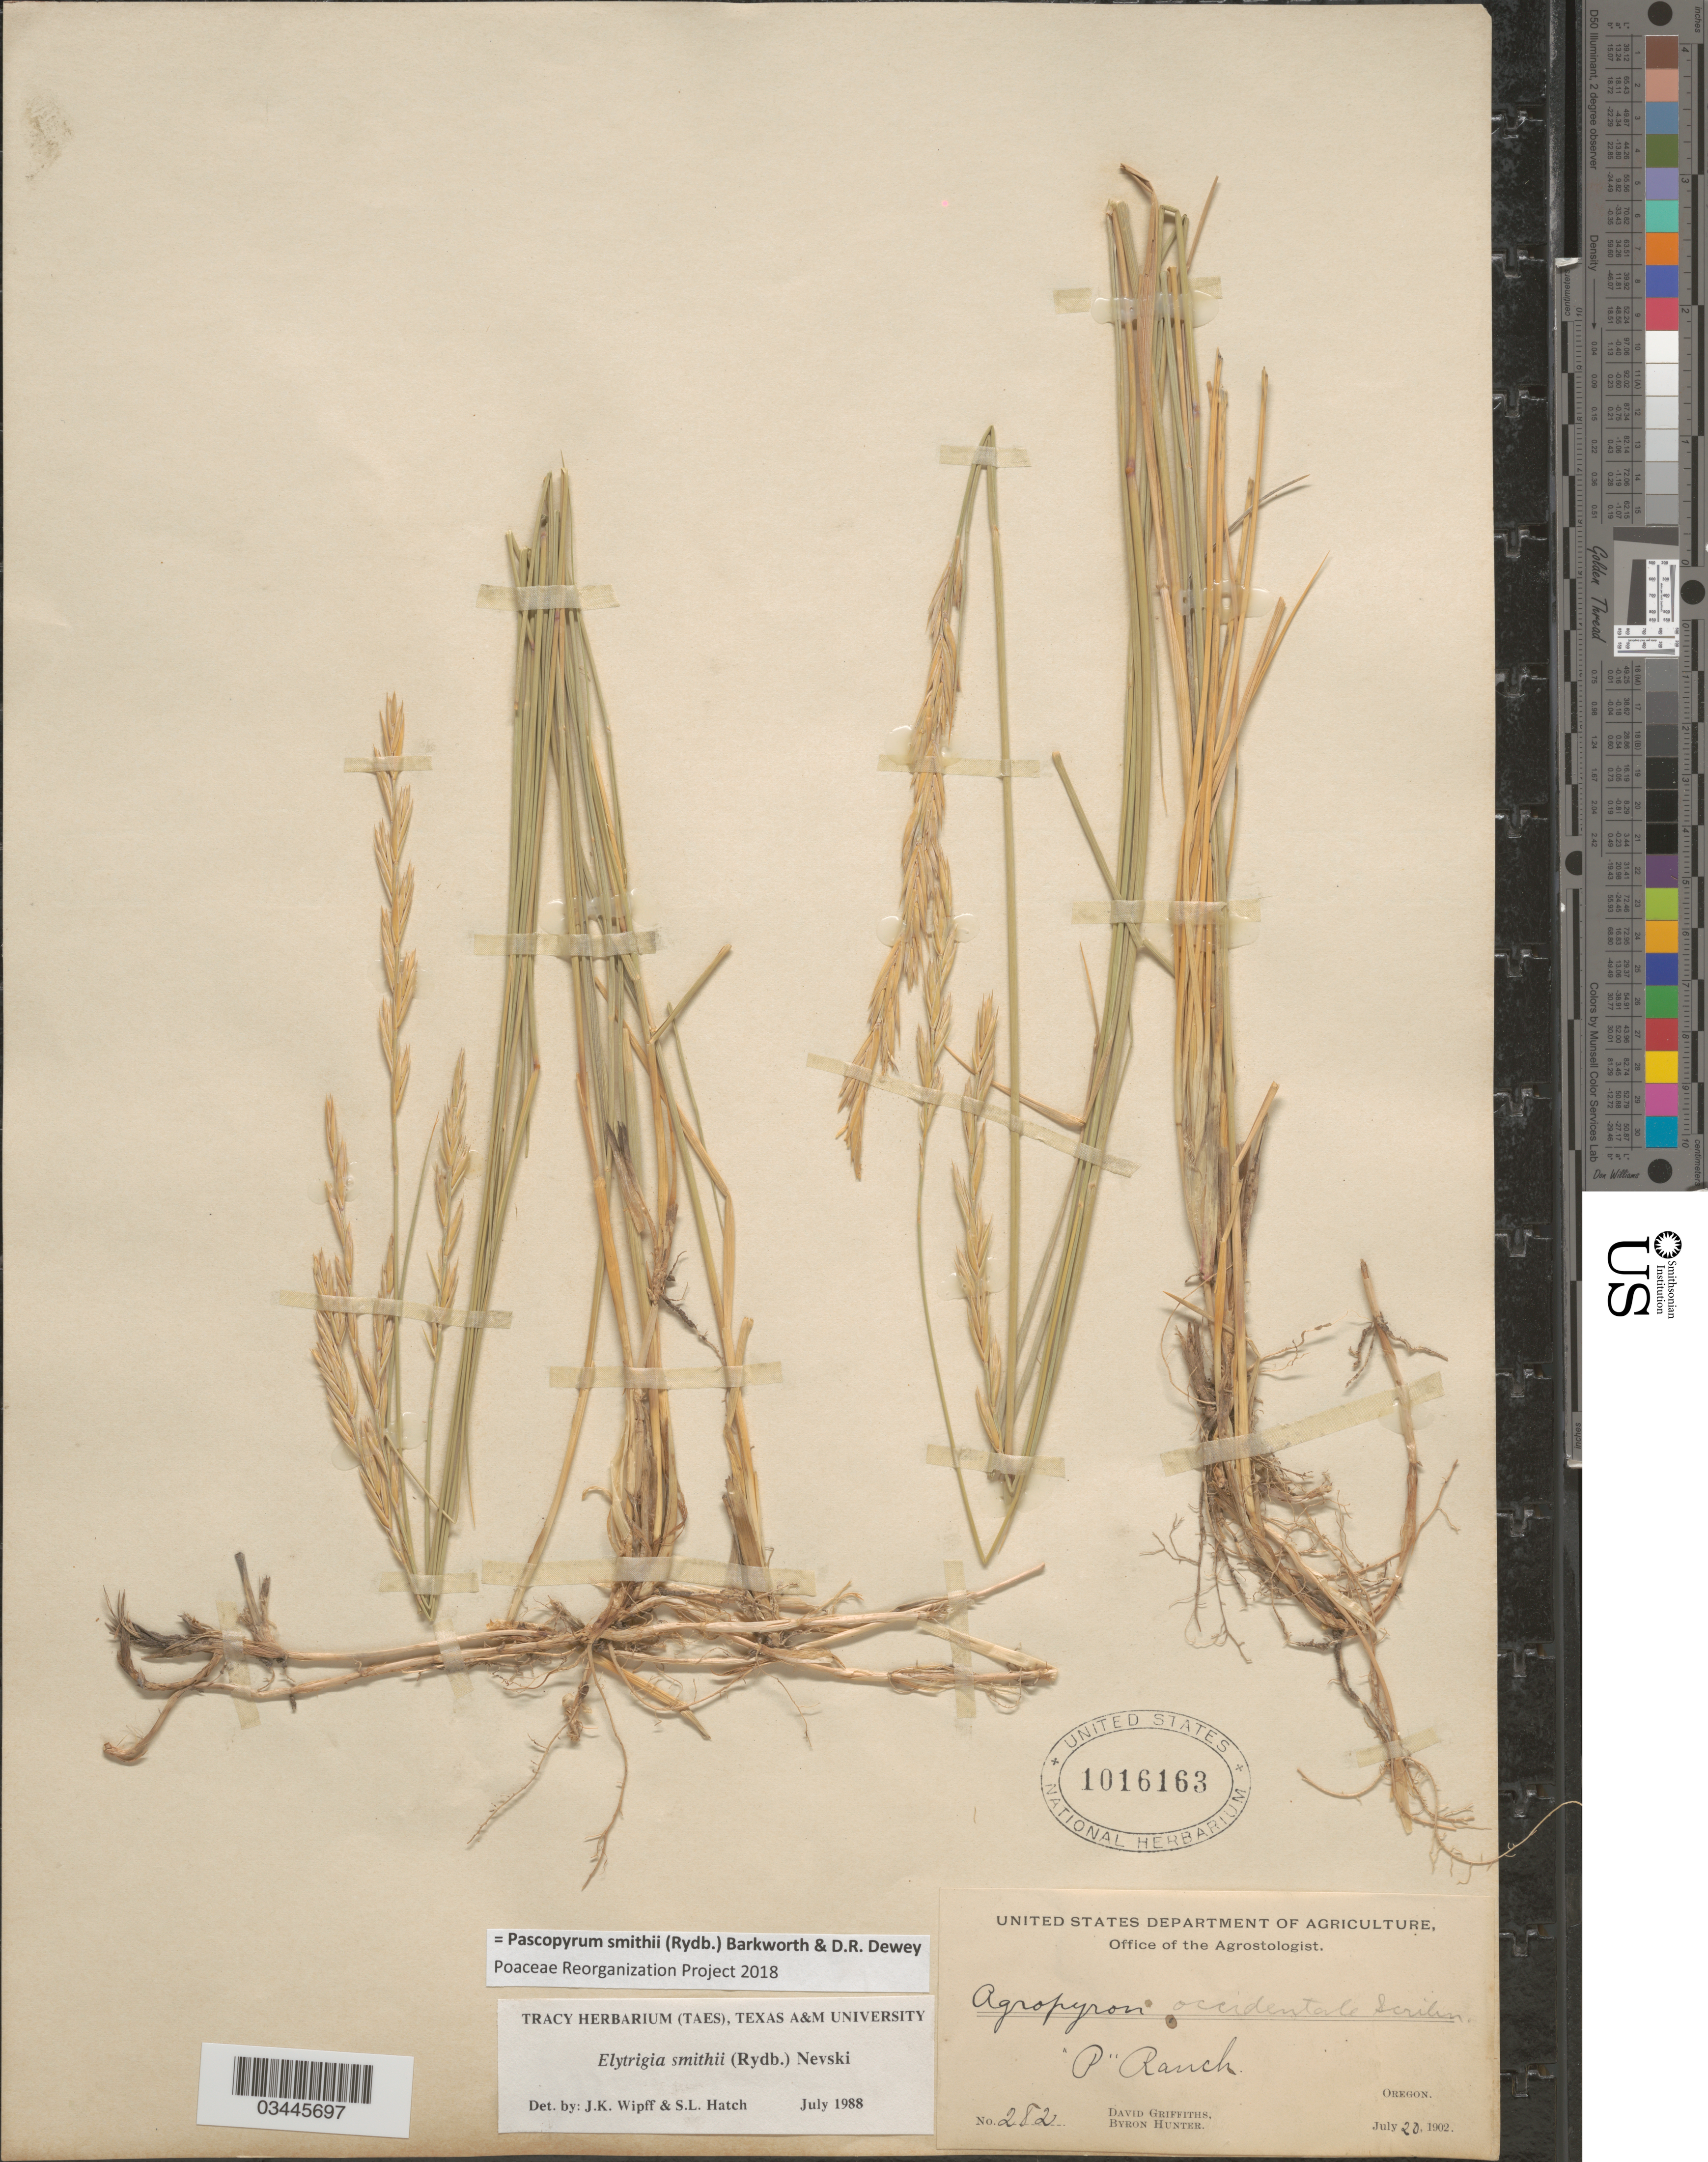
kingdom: Plantae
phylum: Tracheophyta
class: Liliopsida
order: Poales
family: Poaceae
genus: Pascopyrum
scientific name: Pascopyrum smithii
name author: (Rydb.) Barkworth & Dewey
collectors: D. Griffiths & B. Hunter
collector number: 282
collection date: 1902-07-20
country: United States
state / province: Oregon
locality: P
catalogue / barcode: US 1016163